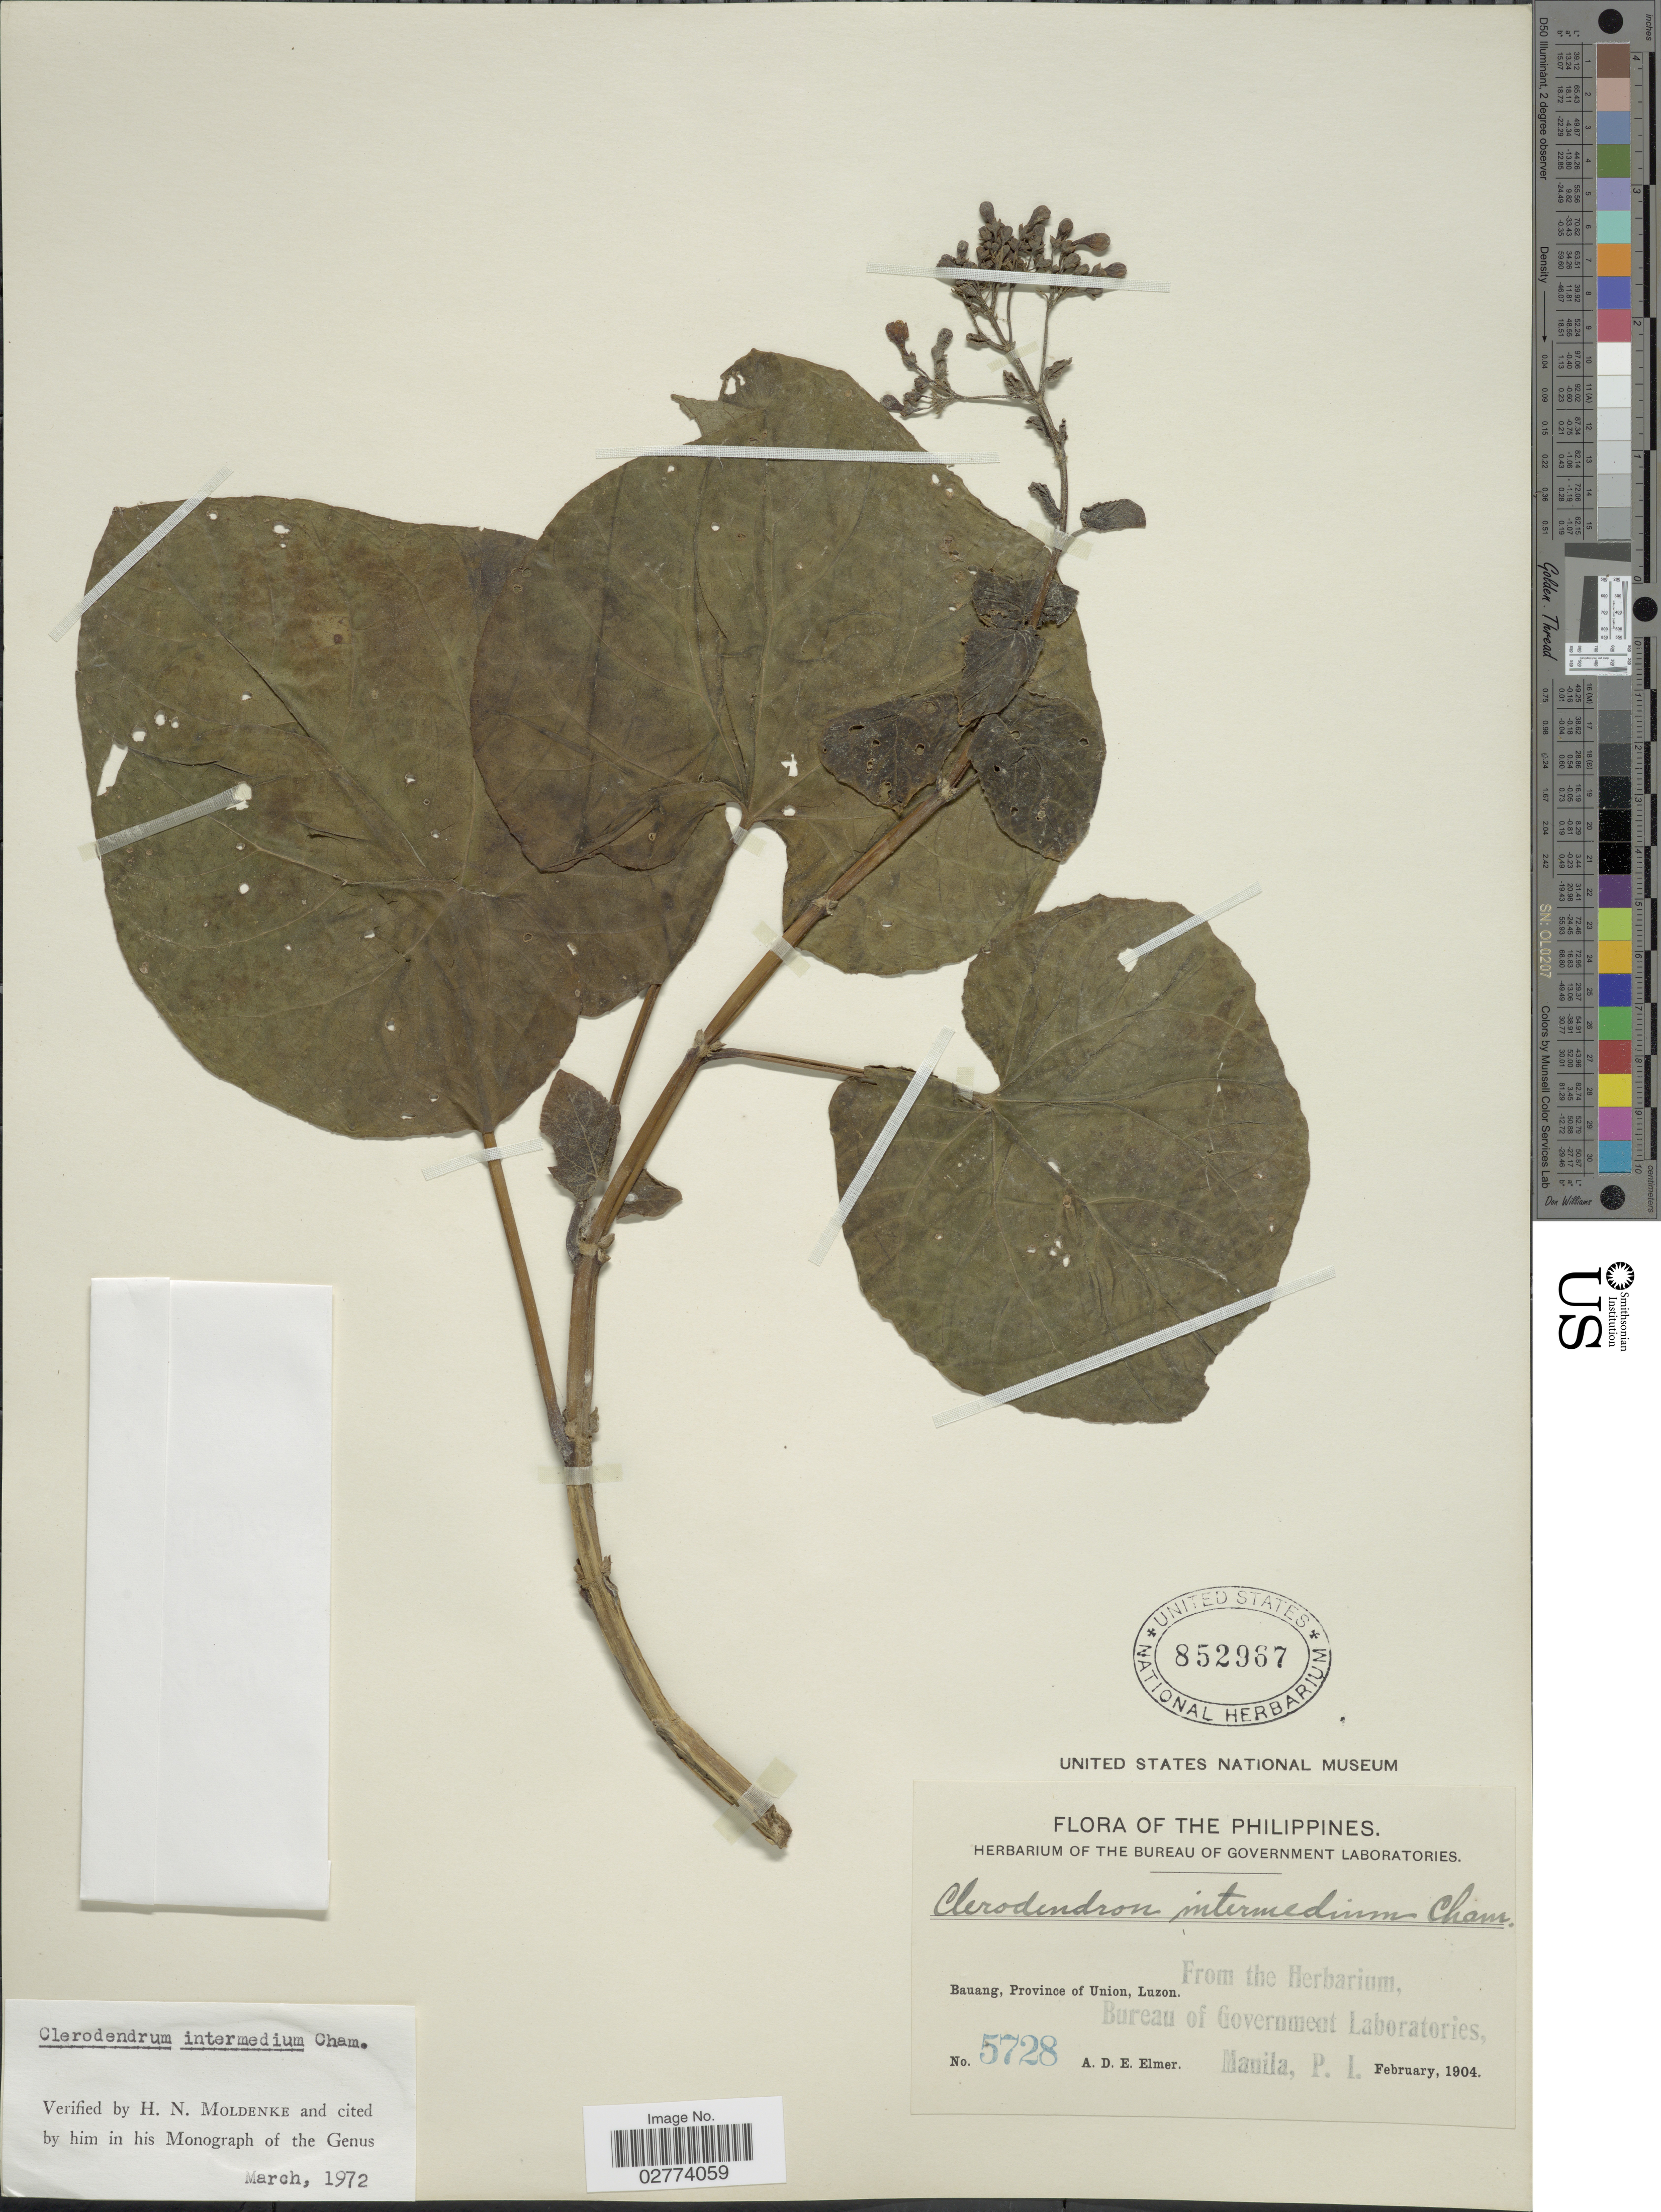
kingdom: Plantae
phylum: Tracheophyta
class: Magnoliopsida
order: Lamiales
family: Lamiaceae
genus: Clerodendrum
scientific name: Clerodendrum intermedium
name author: Cham.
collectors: A. D. E. Elmer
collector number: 5728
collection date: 1904-02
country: Philippines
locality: Bauang, Province of Union, Luzon.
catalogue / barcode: US 852967